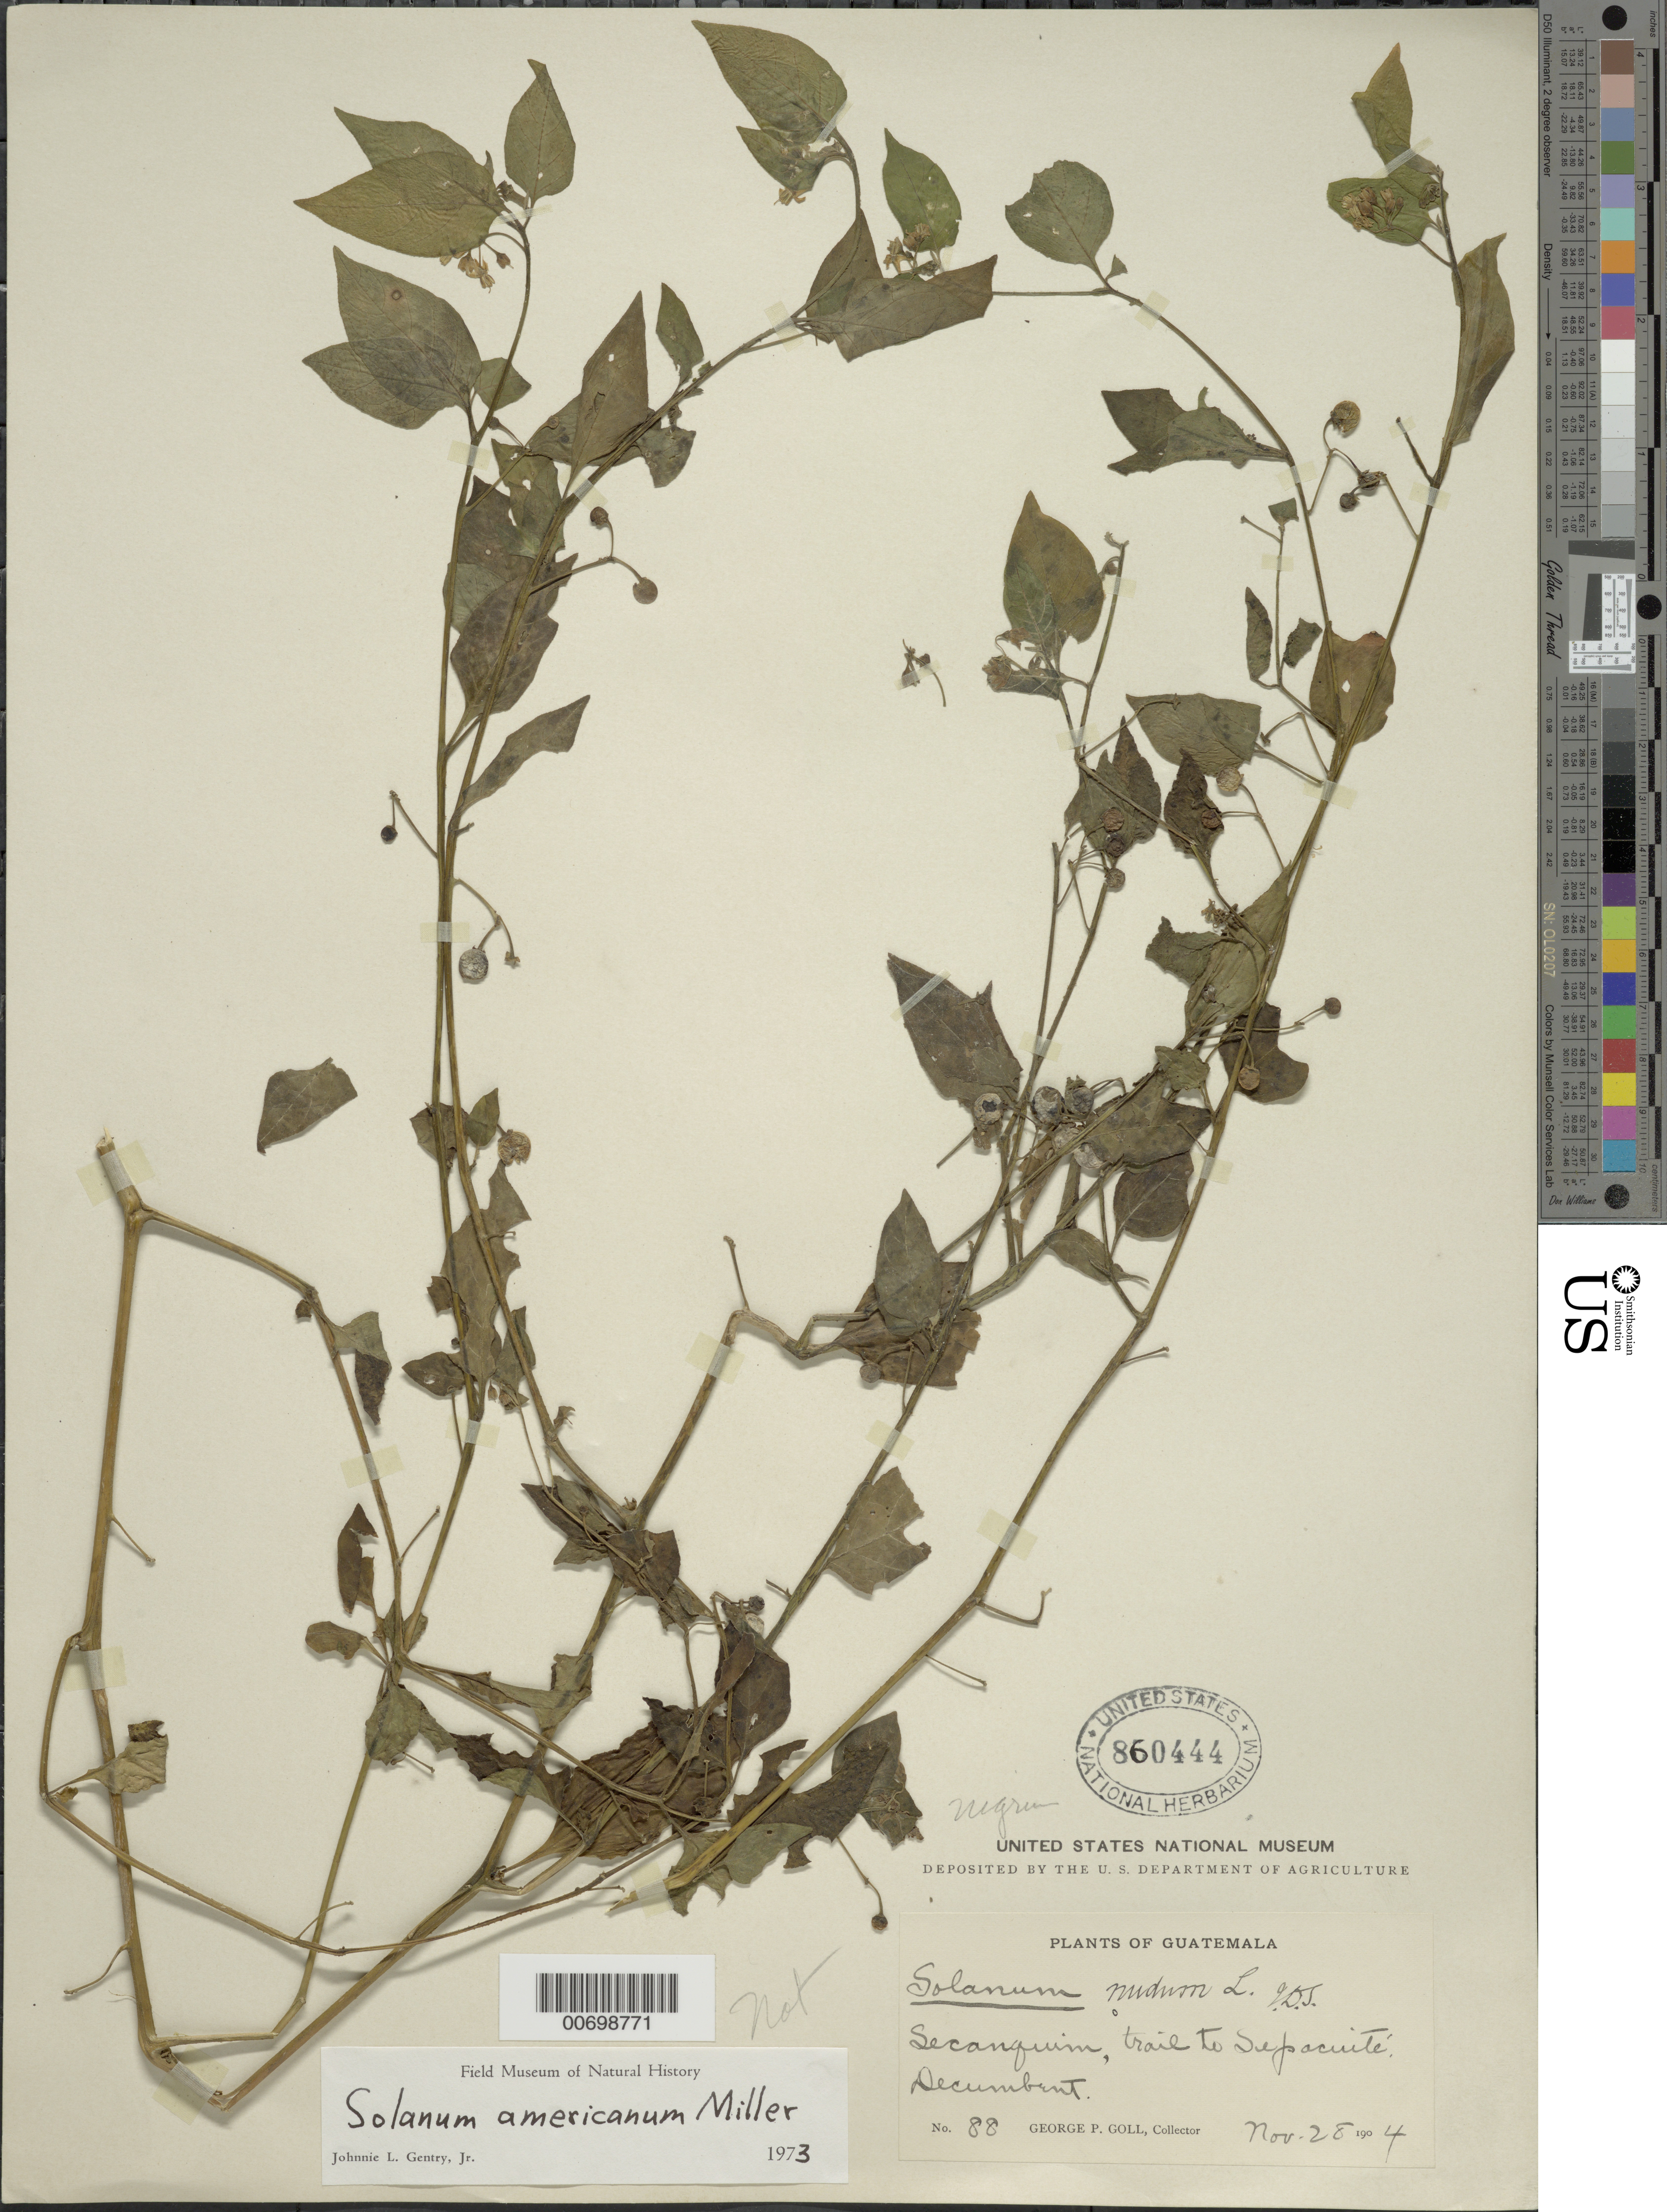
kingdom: Plantae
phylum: Tracheophyta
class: Magnoliopsida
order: Solanales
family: Solanaceae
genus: Solanum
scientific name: Solanum americanum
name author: Mill.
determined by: Gentry, J. L.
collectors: G. Goll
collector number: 88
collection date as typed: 28 Nov 1904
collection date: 1904-11-28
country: Guatemala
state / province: Alta Verapaz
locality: Secamquim, trail to Sepacuite.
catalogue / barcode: US 860444